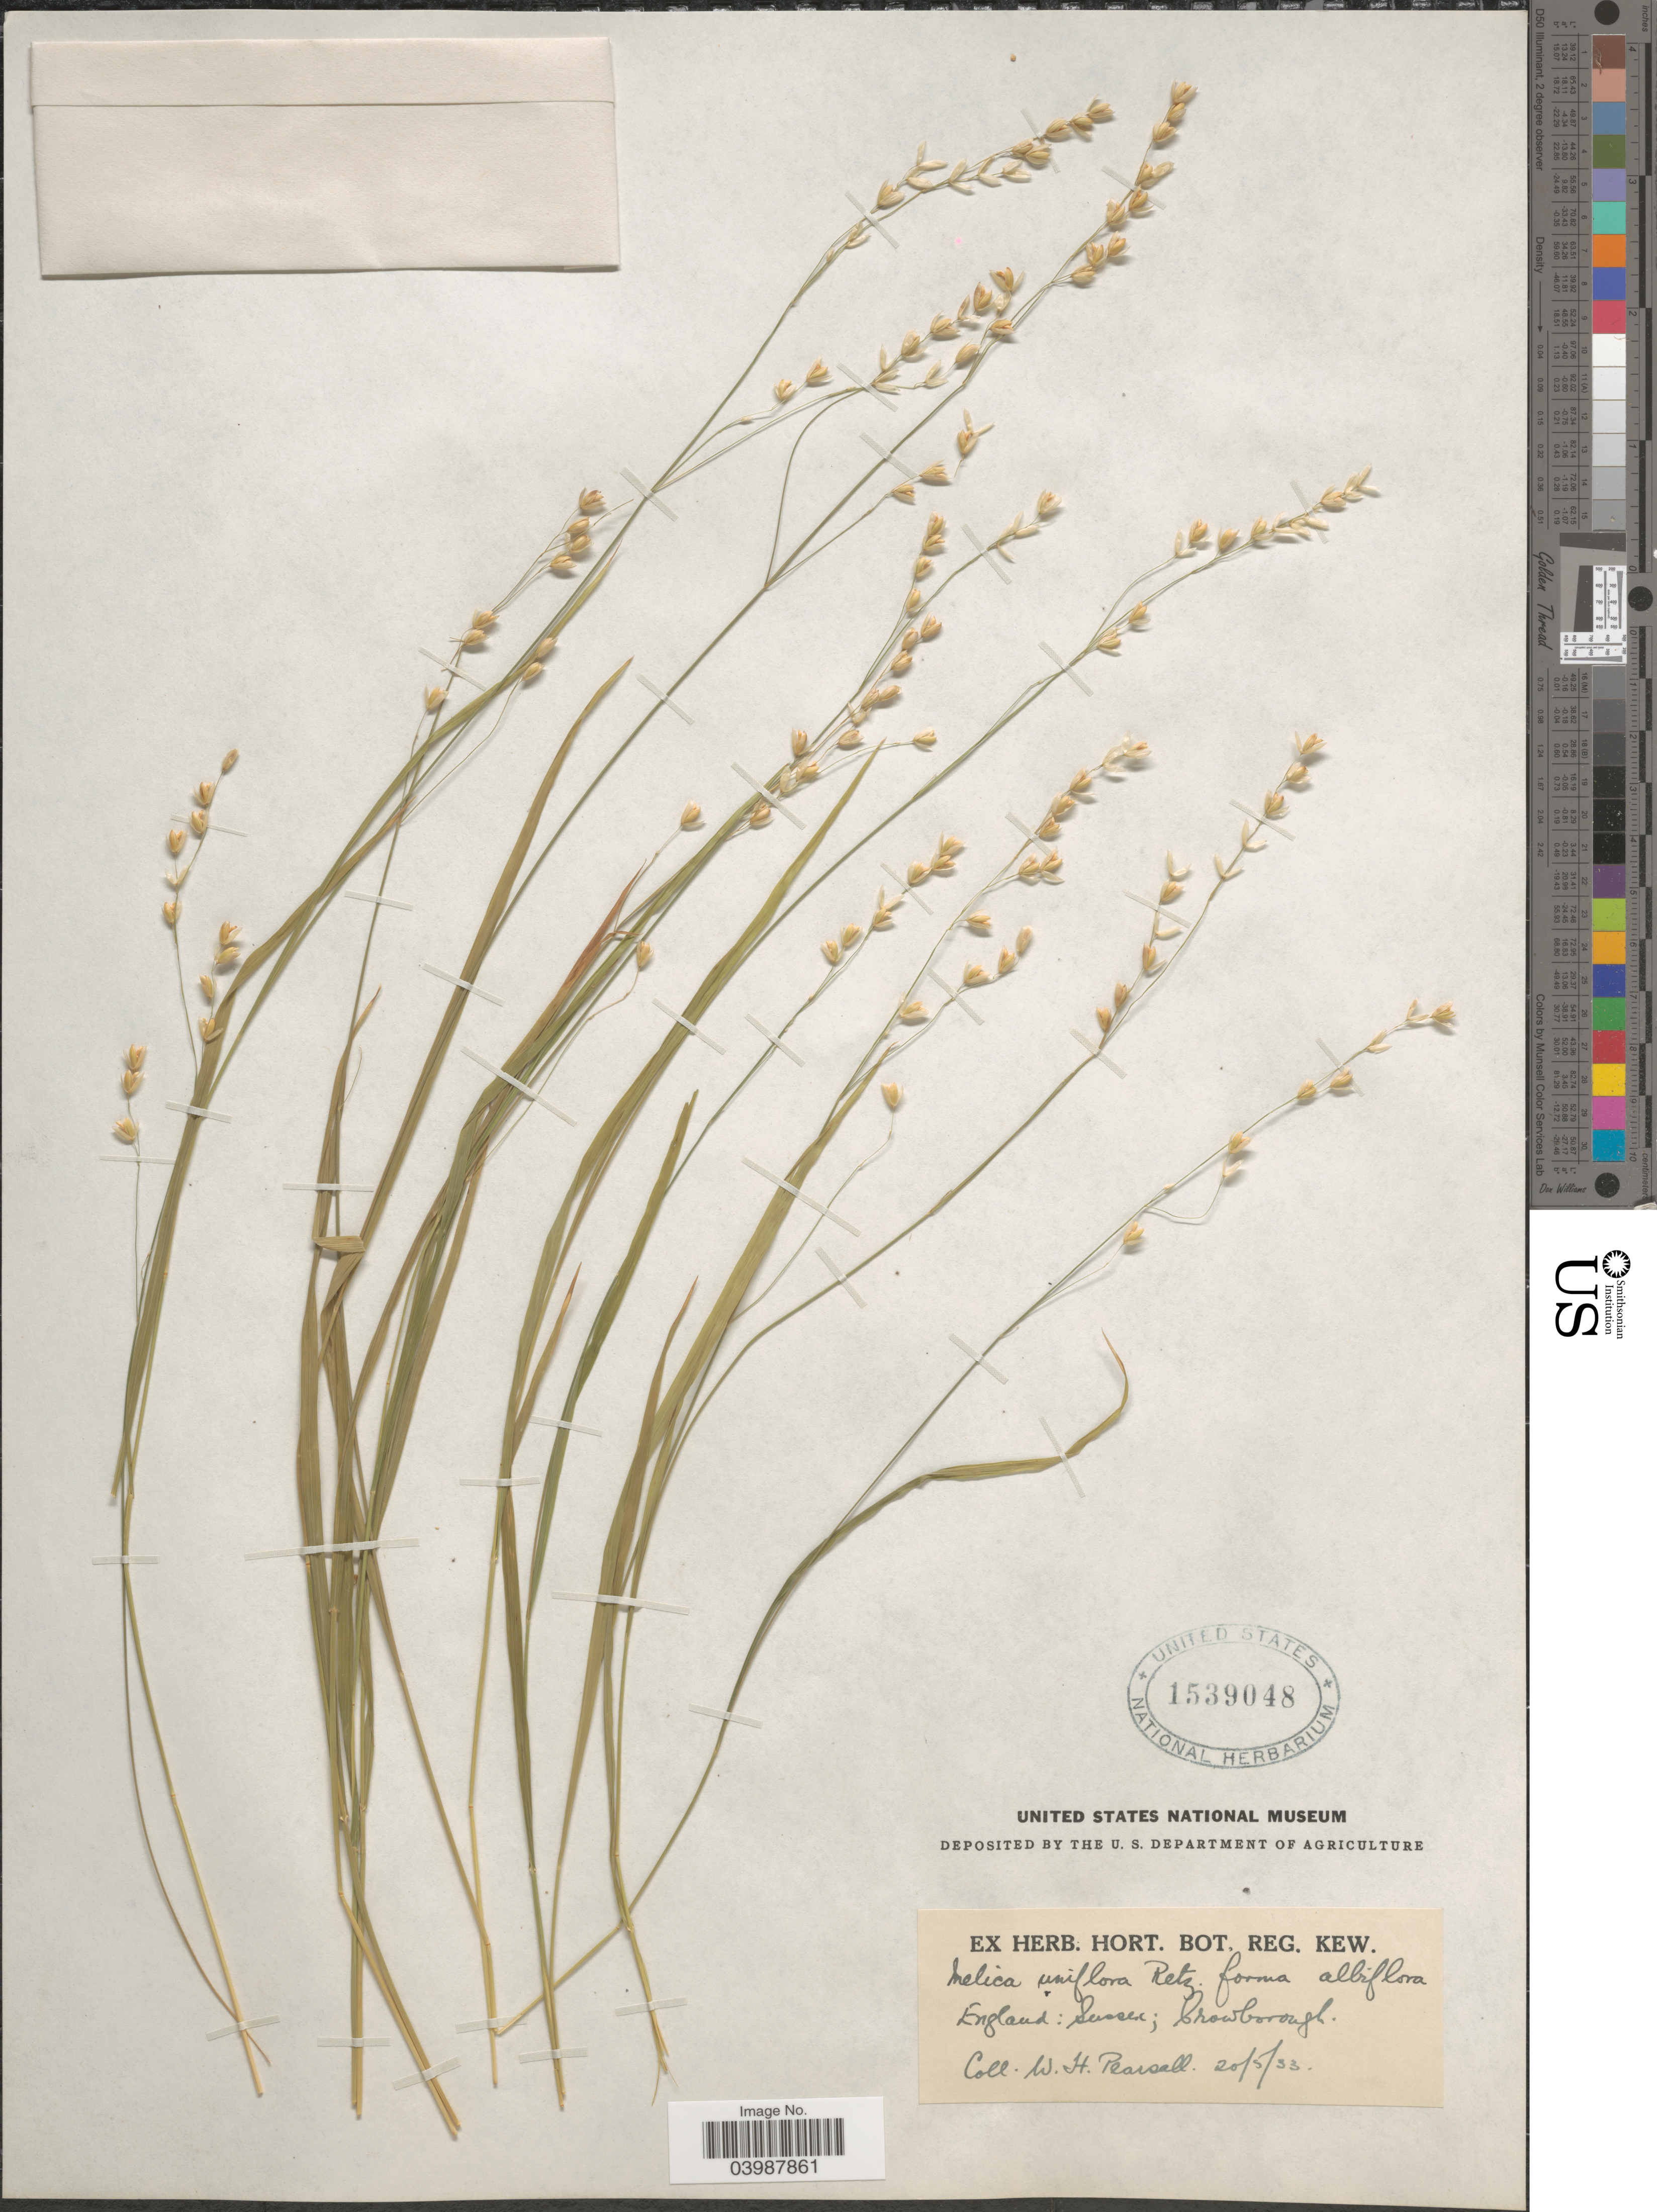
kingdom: Plantae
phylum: Tracheophyta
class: Liliopsida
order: Poales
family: Poaceae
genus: Melica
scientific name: Melica uniflora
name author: Retz.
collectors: W. Pearsall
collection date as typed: Transcribed d/m/y: 20/5/33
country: United Kingdom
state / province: England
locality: Sussex, Growborough.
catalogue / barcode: US 1539048